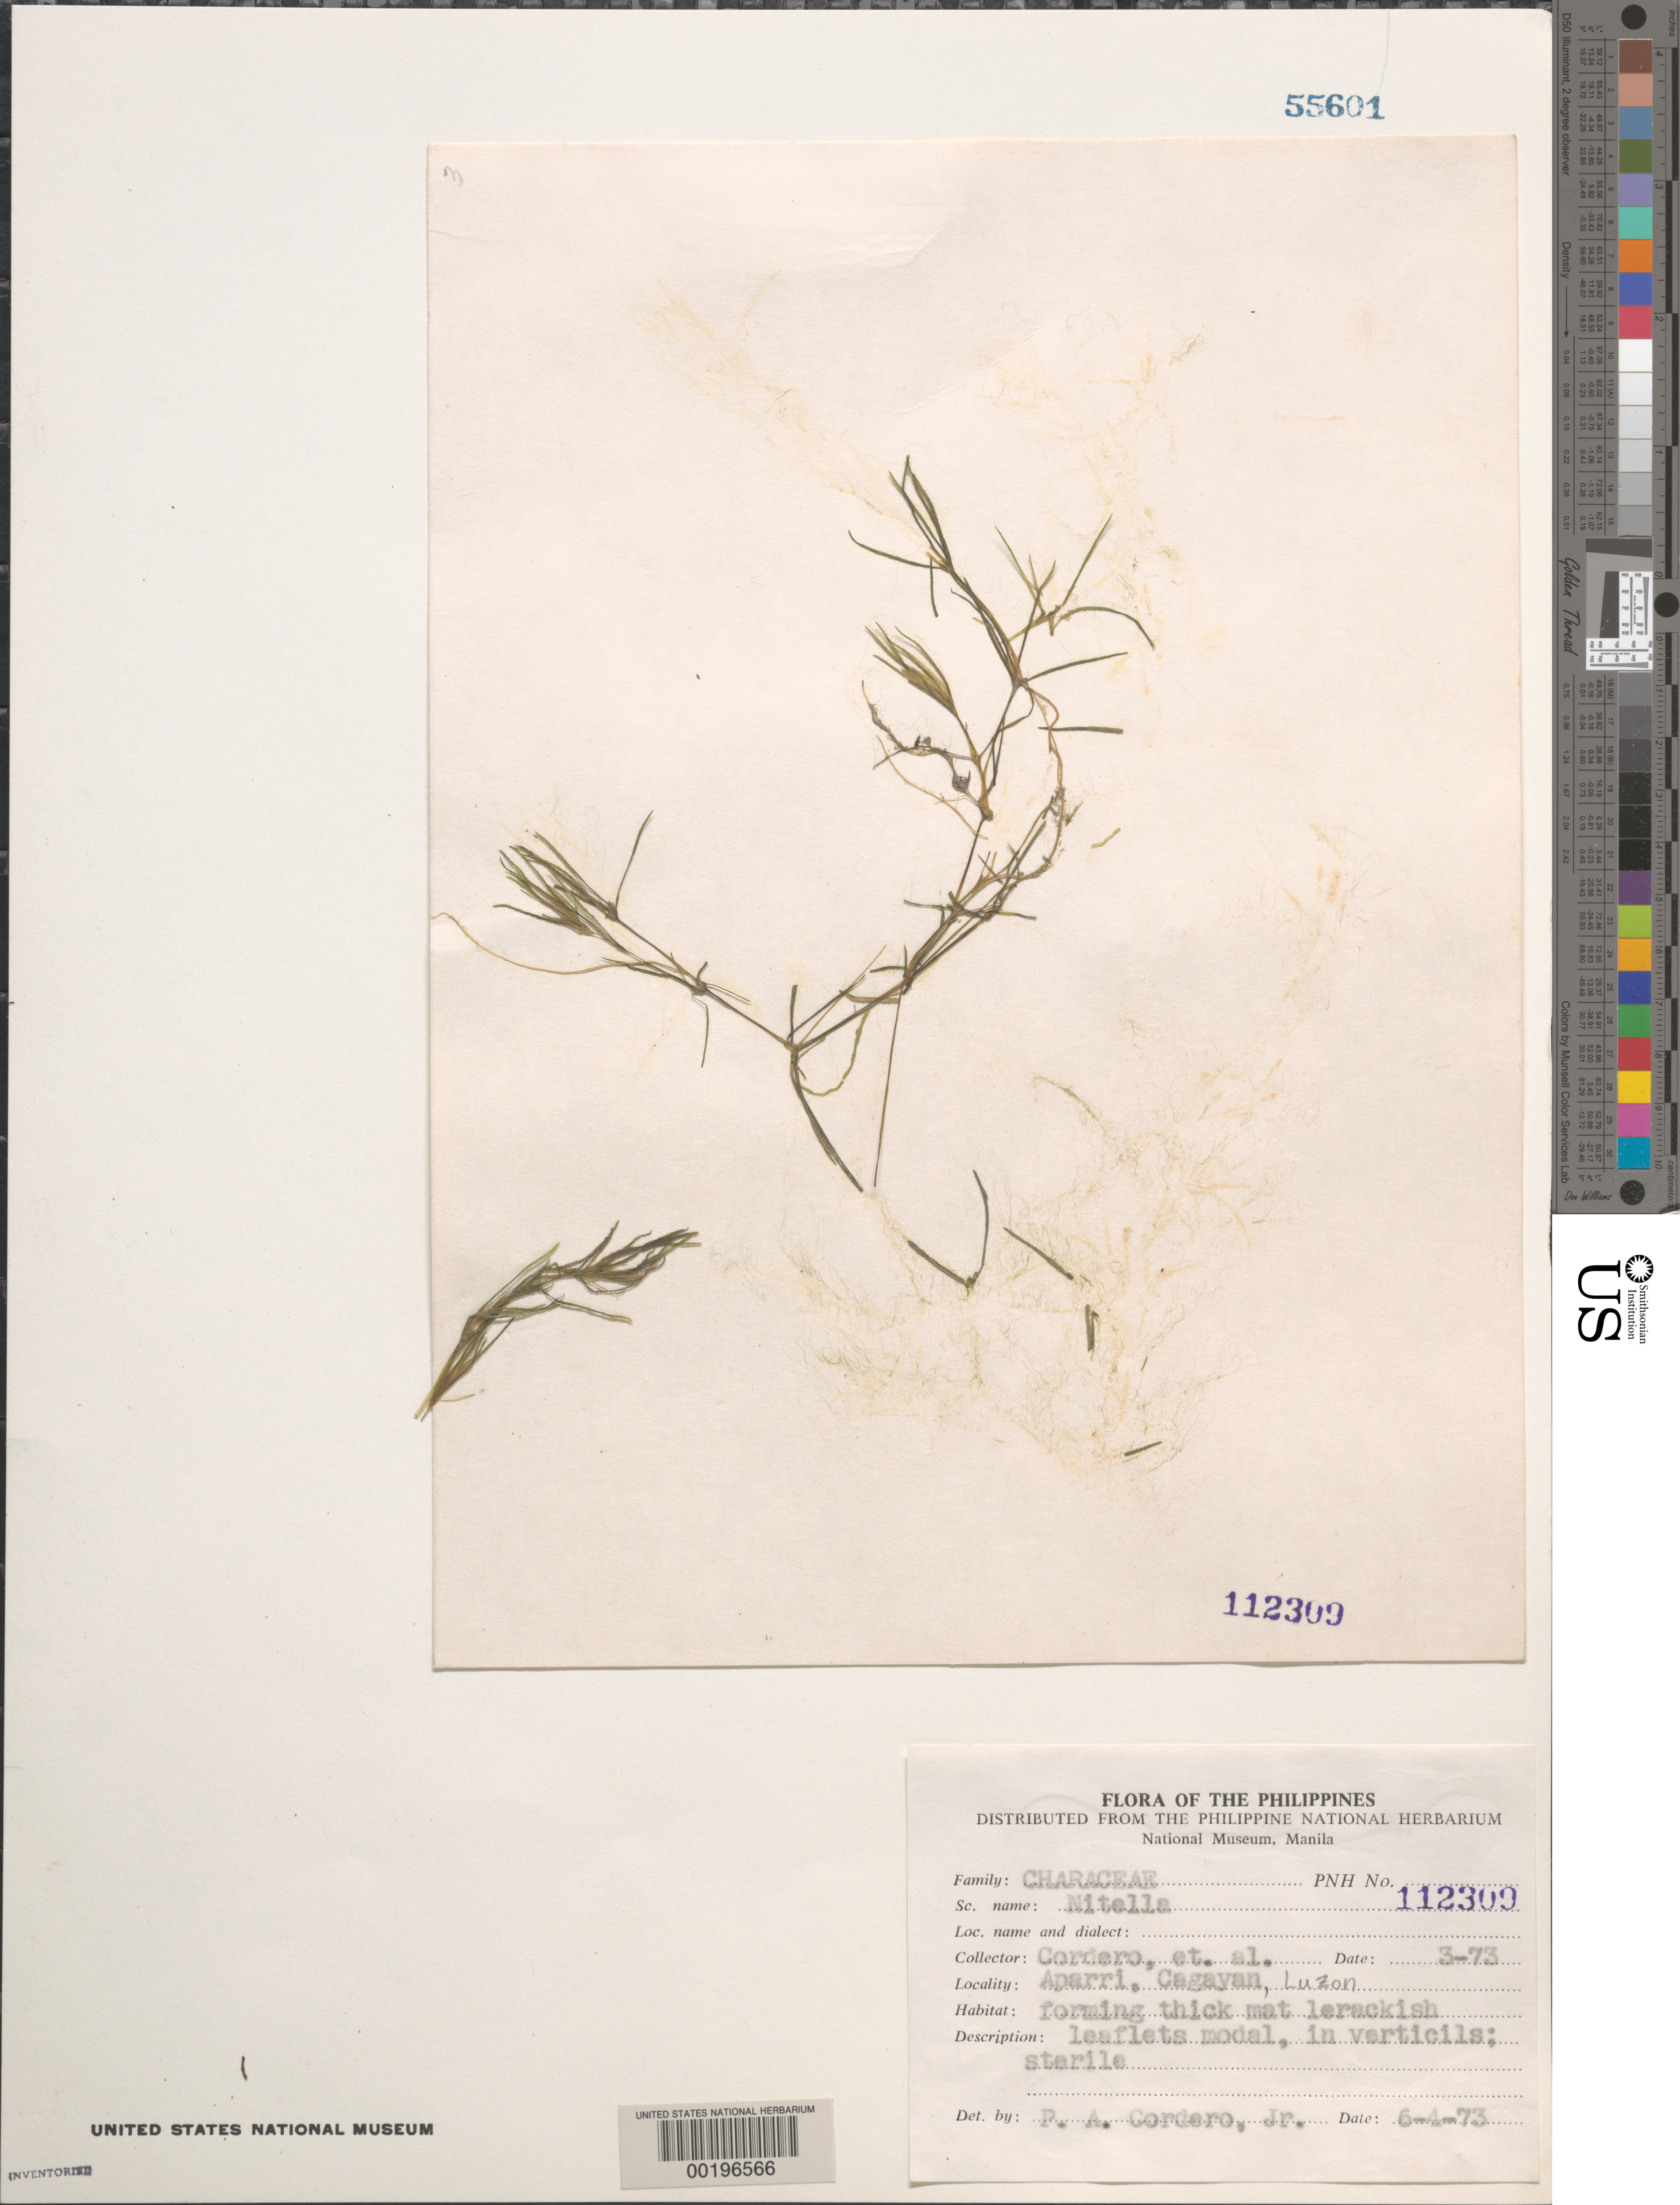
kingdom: Plantae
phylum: Charophyta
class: Charophyceae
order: Charales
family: Characeae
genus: Nitella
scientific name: Nitella sp.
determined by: Cordero, P. A., Jr.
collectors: P. A. Cordero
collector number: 112309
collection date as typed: Mar 1973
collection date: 1973-03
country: Philippines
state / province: Cagayan Valley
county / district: Cagayan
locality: Aparri, cagayan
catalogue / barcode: US 55601